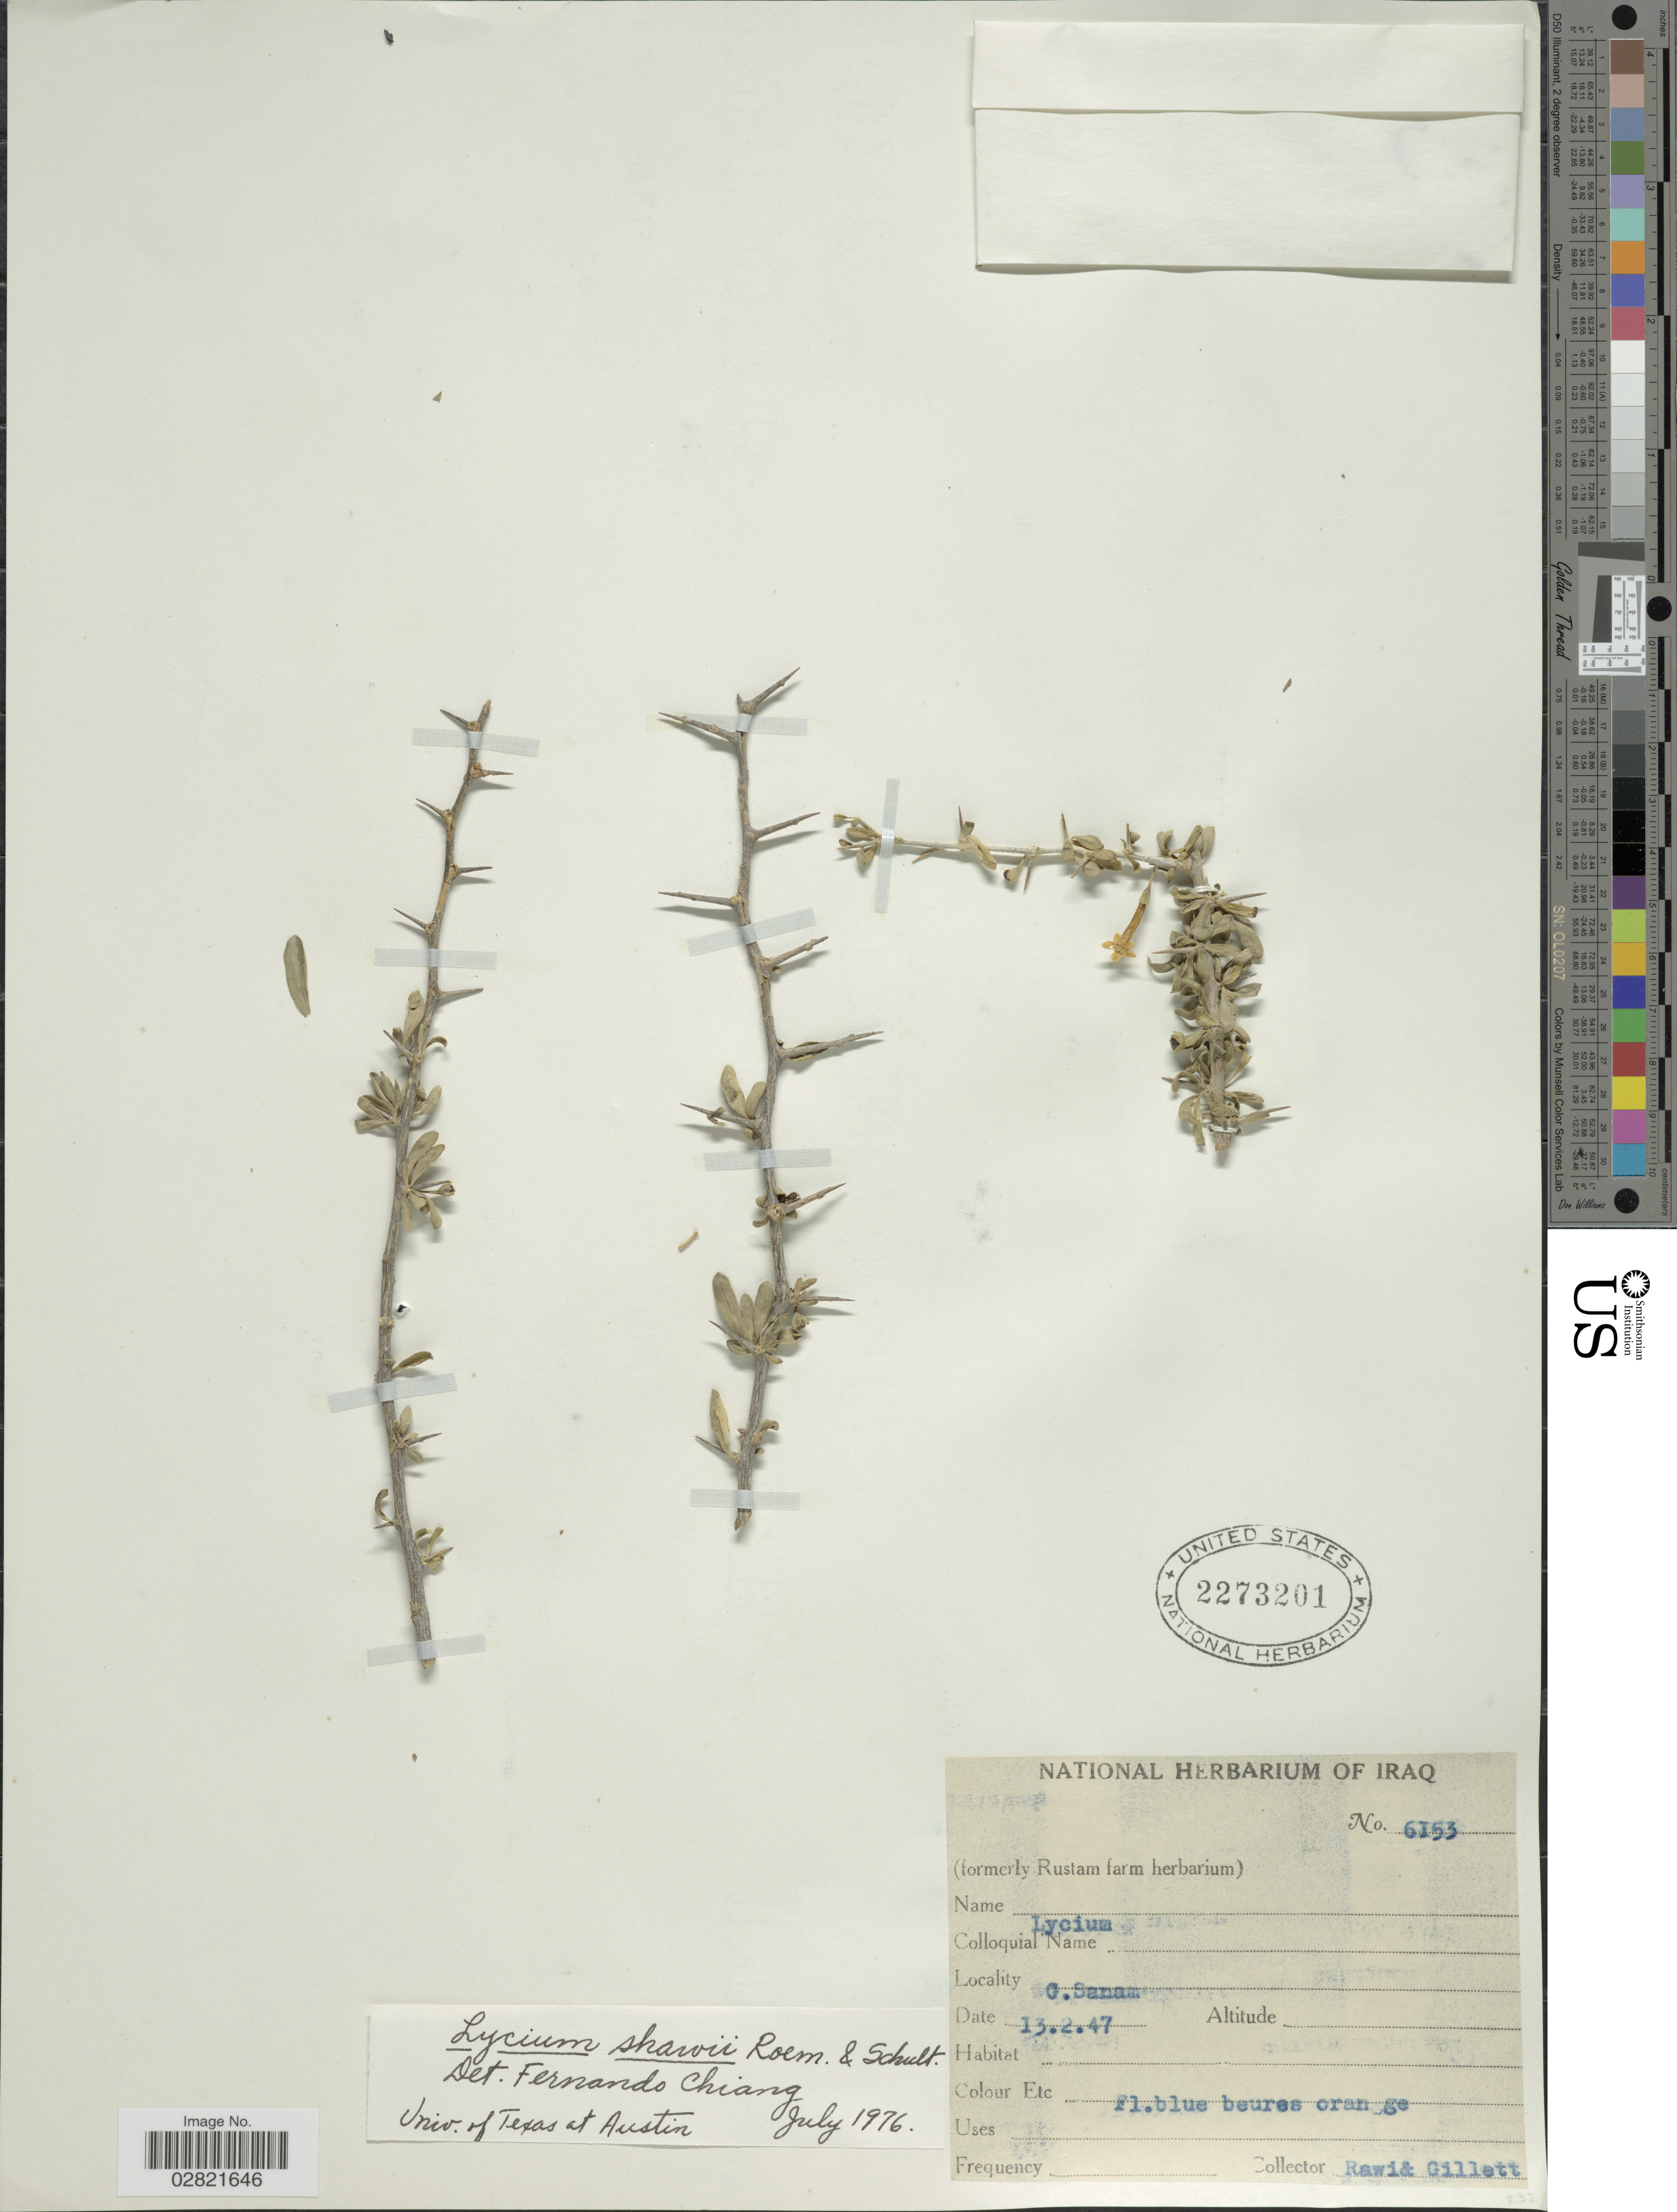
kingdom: Plantae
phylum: Tracheophyta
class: Magnoliopsida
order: Solanales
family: Solanaceae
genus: Lycium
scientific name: Lycium shawii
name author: Roem. & Schult.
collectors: -. Rawi & Gillett, --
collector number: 6153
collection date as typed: Transcribed d/m/y: 13/2/47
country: Iraq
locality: G. Sanam.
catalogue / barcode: US 2273201